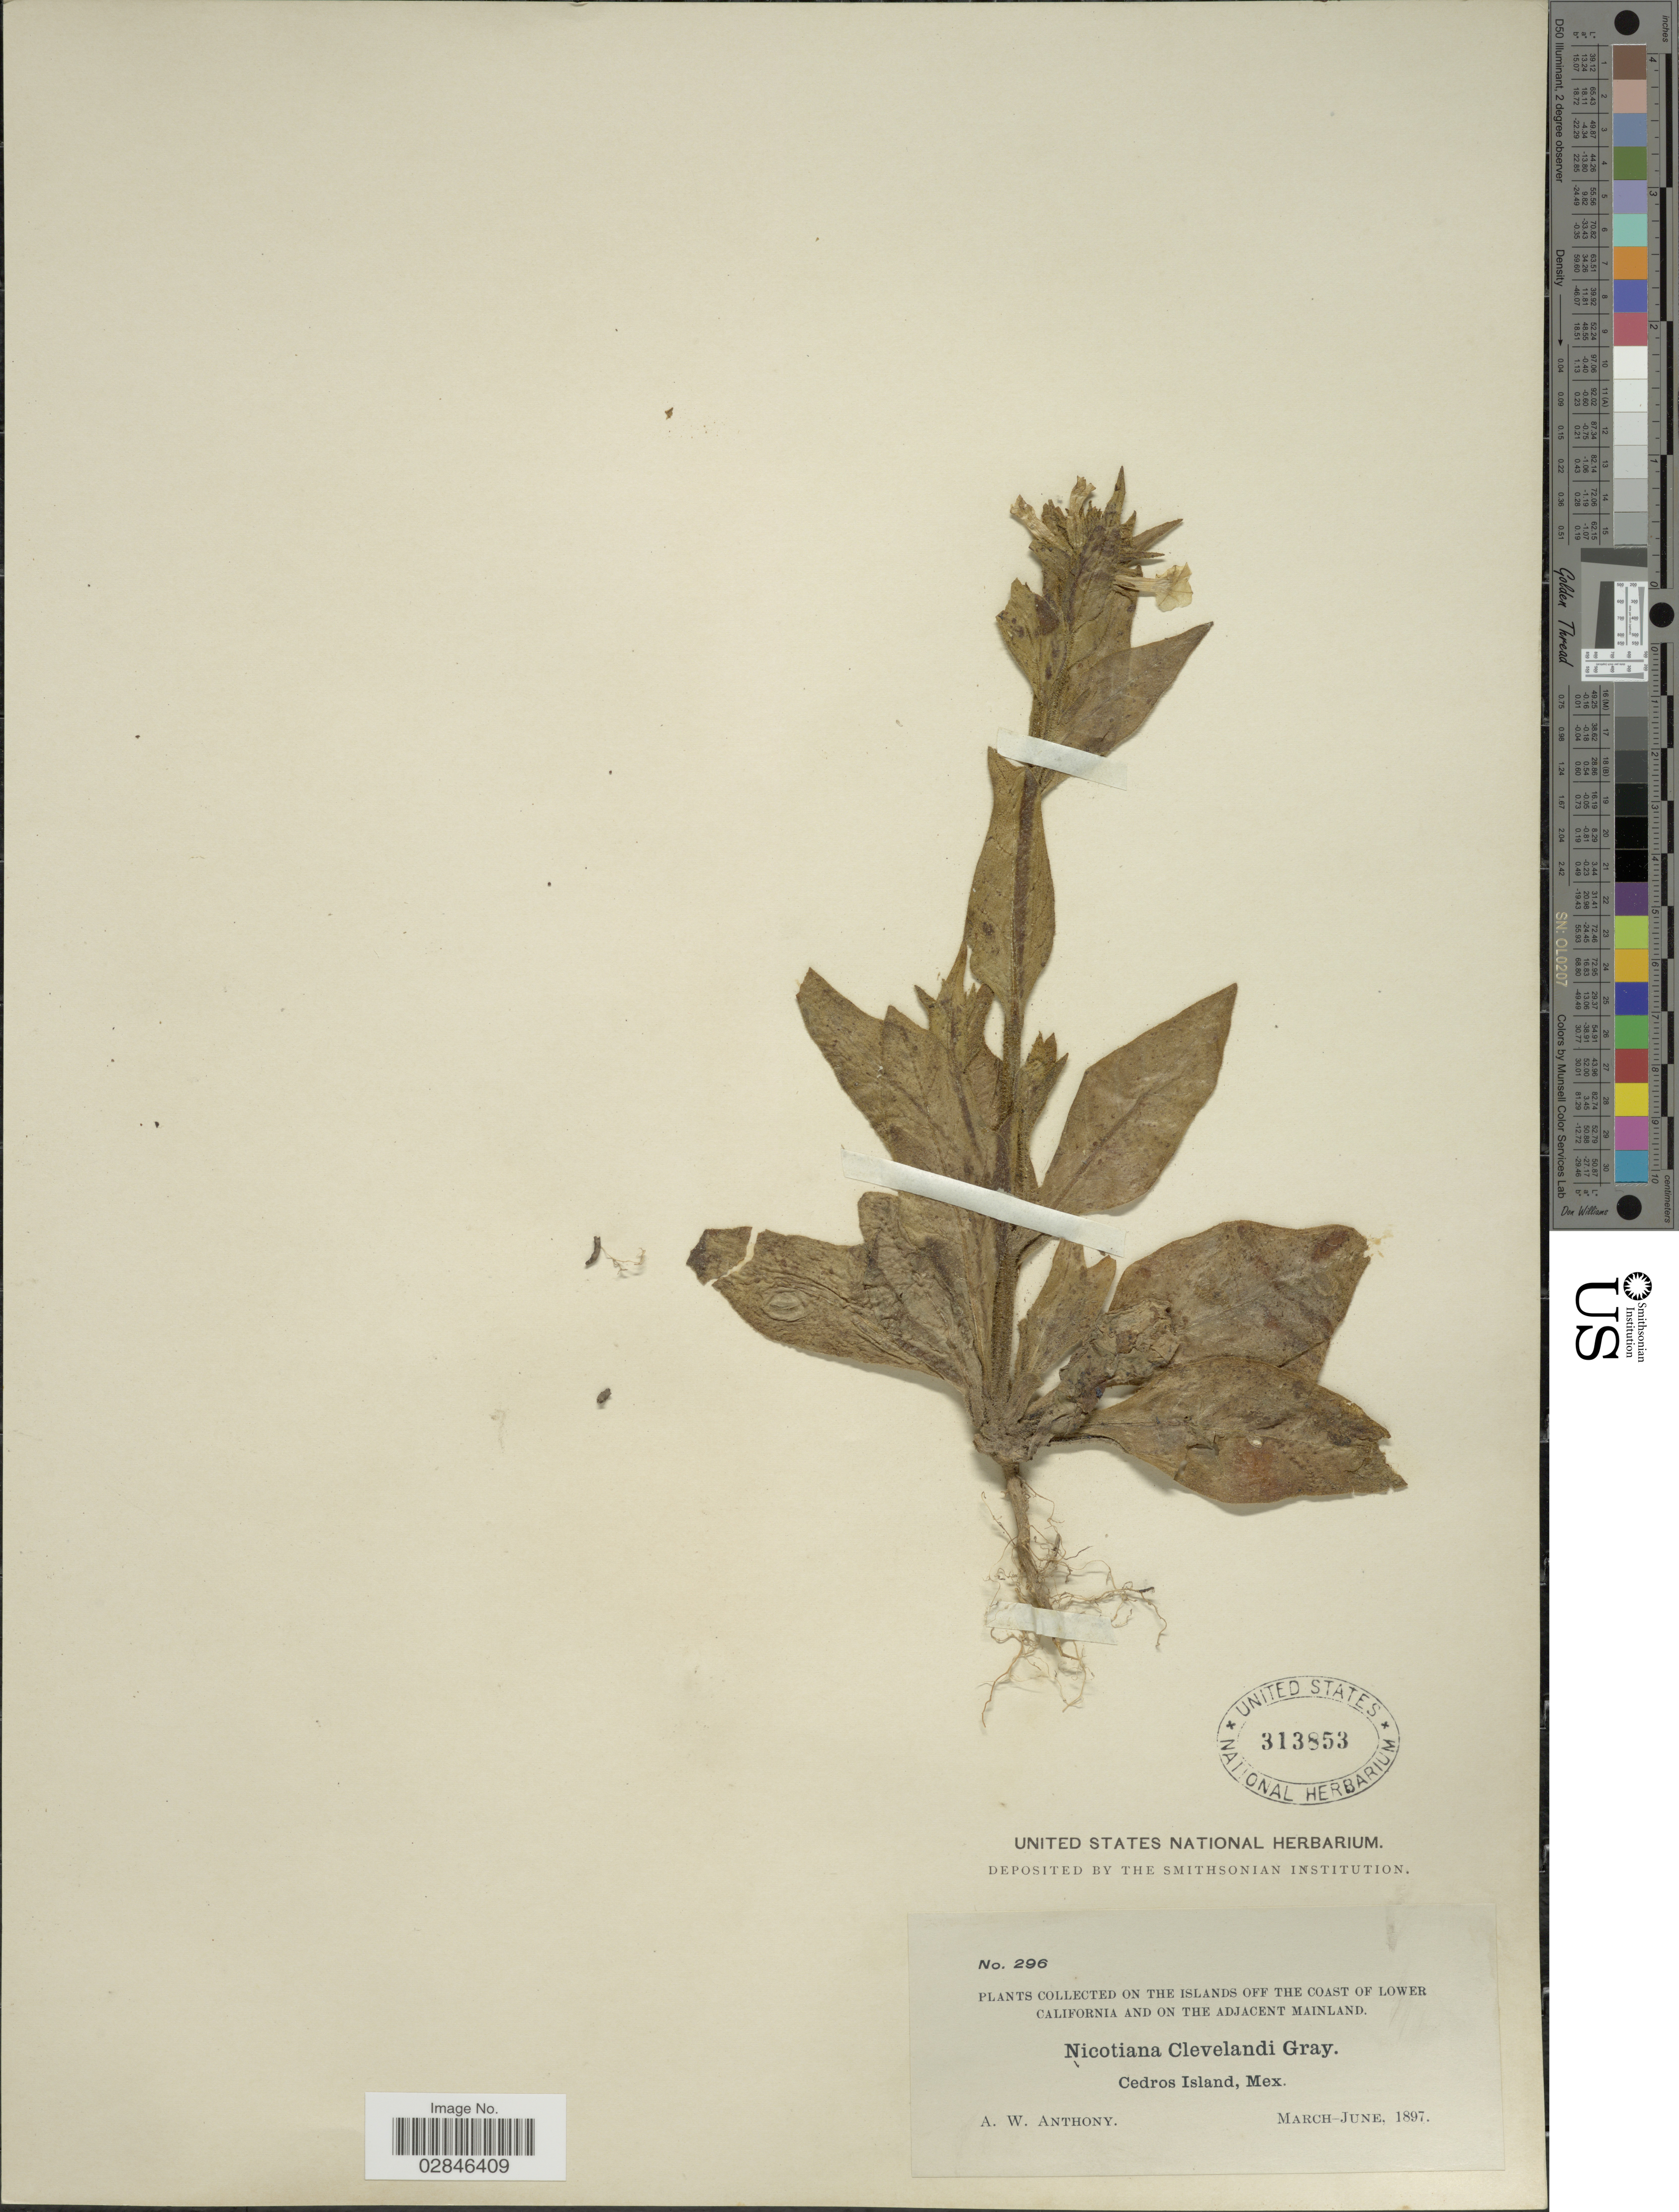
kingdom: Plantae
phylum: Tracheophyta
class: Magnoliopsida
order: Solanales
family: Solanaceae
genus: Nicotiana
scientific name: Nicotiana clevelandii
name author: A. Gray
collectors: A. W. Anthony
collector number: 296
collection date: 1897-03/1897-06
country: Mexico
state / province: Baja California Norte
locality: On the Islands off the coast of Lower California and on the adjacent mainland, Cedros Island.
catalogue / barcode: US 313853